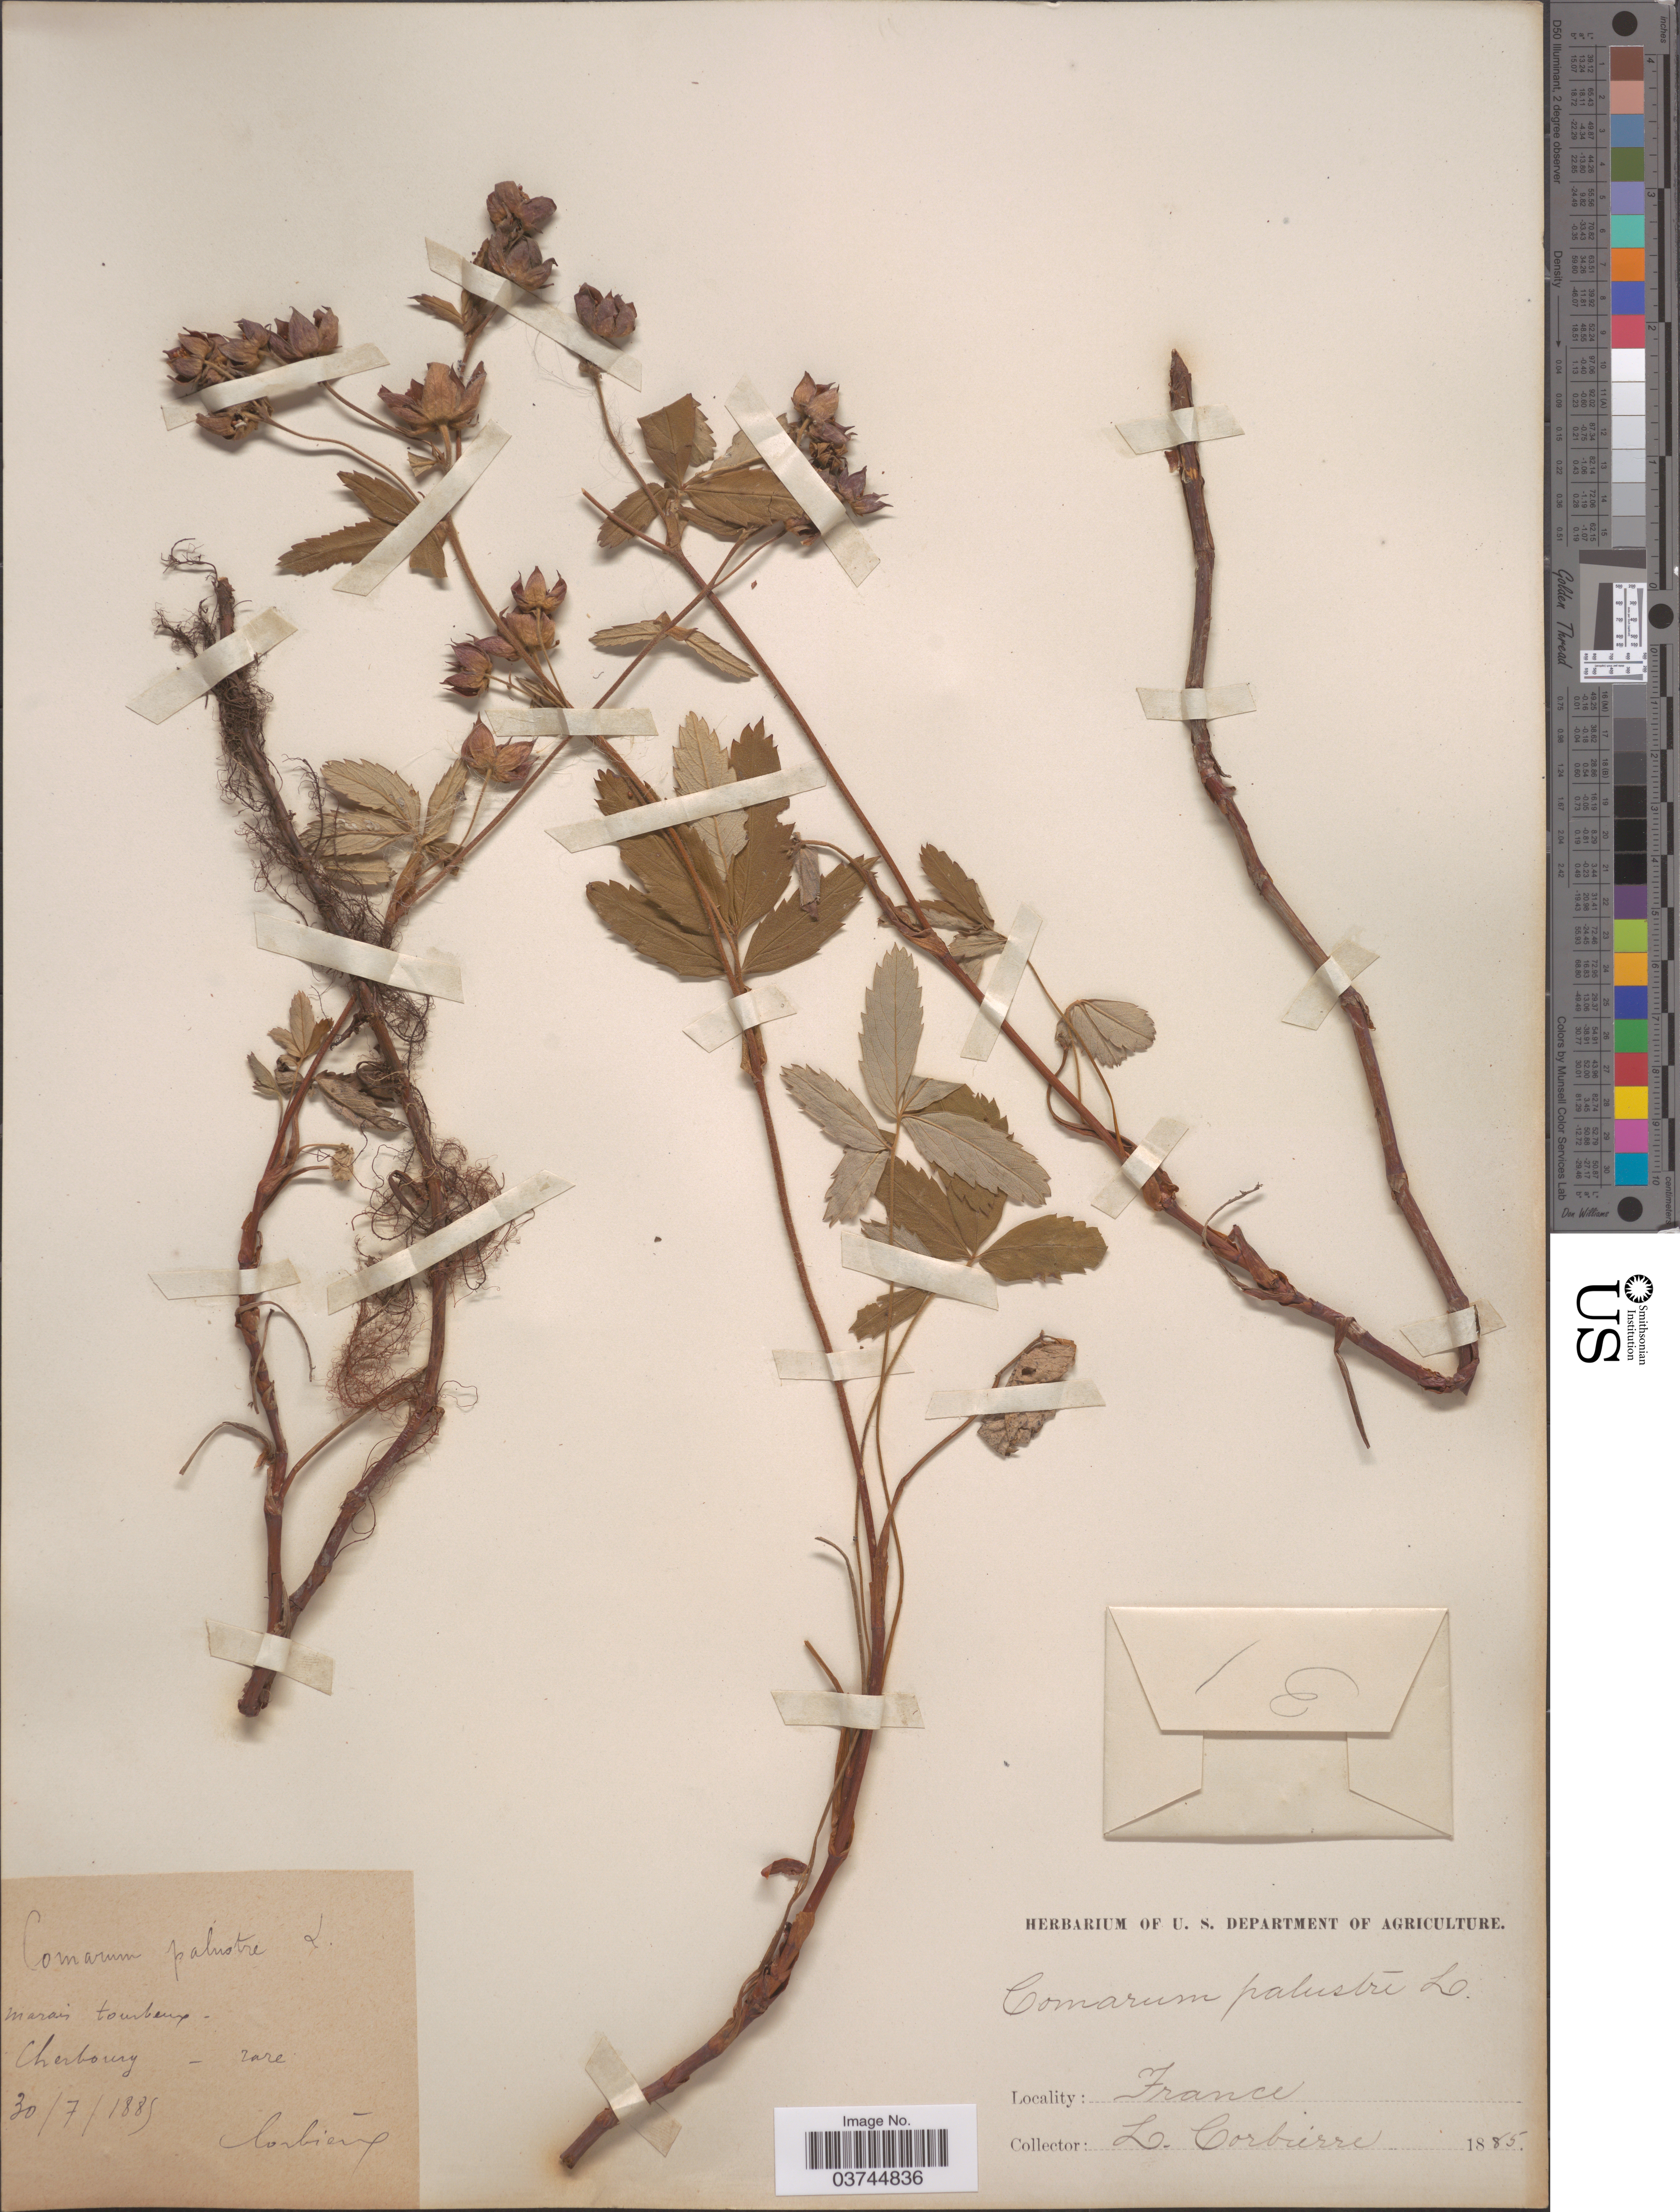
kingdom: Plantae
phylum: Tracheophyta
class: Magnoliopsida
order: Rosales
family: Rosaceae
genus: Comarum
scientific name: Comarum palustre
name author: L.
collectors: L. Corbierre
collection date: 1889-07-30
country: France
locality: Marain tourbeux - Cherbourg.